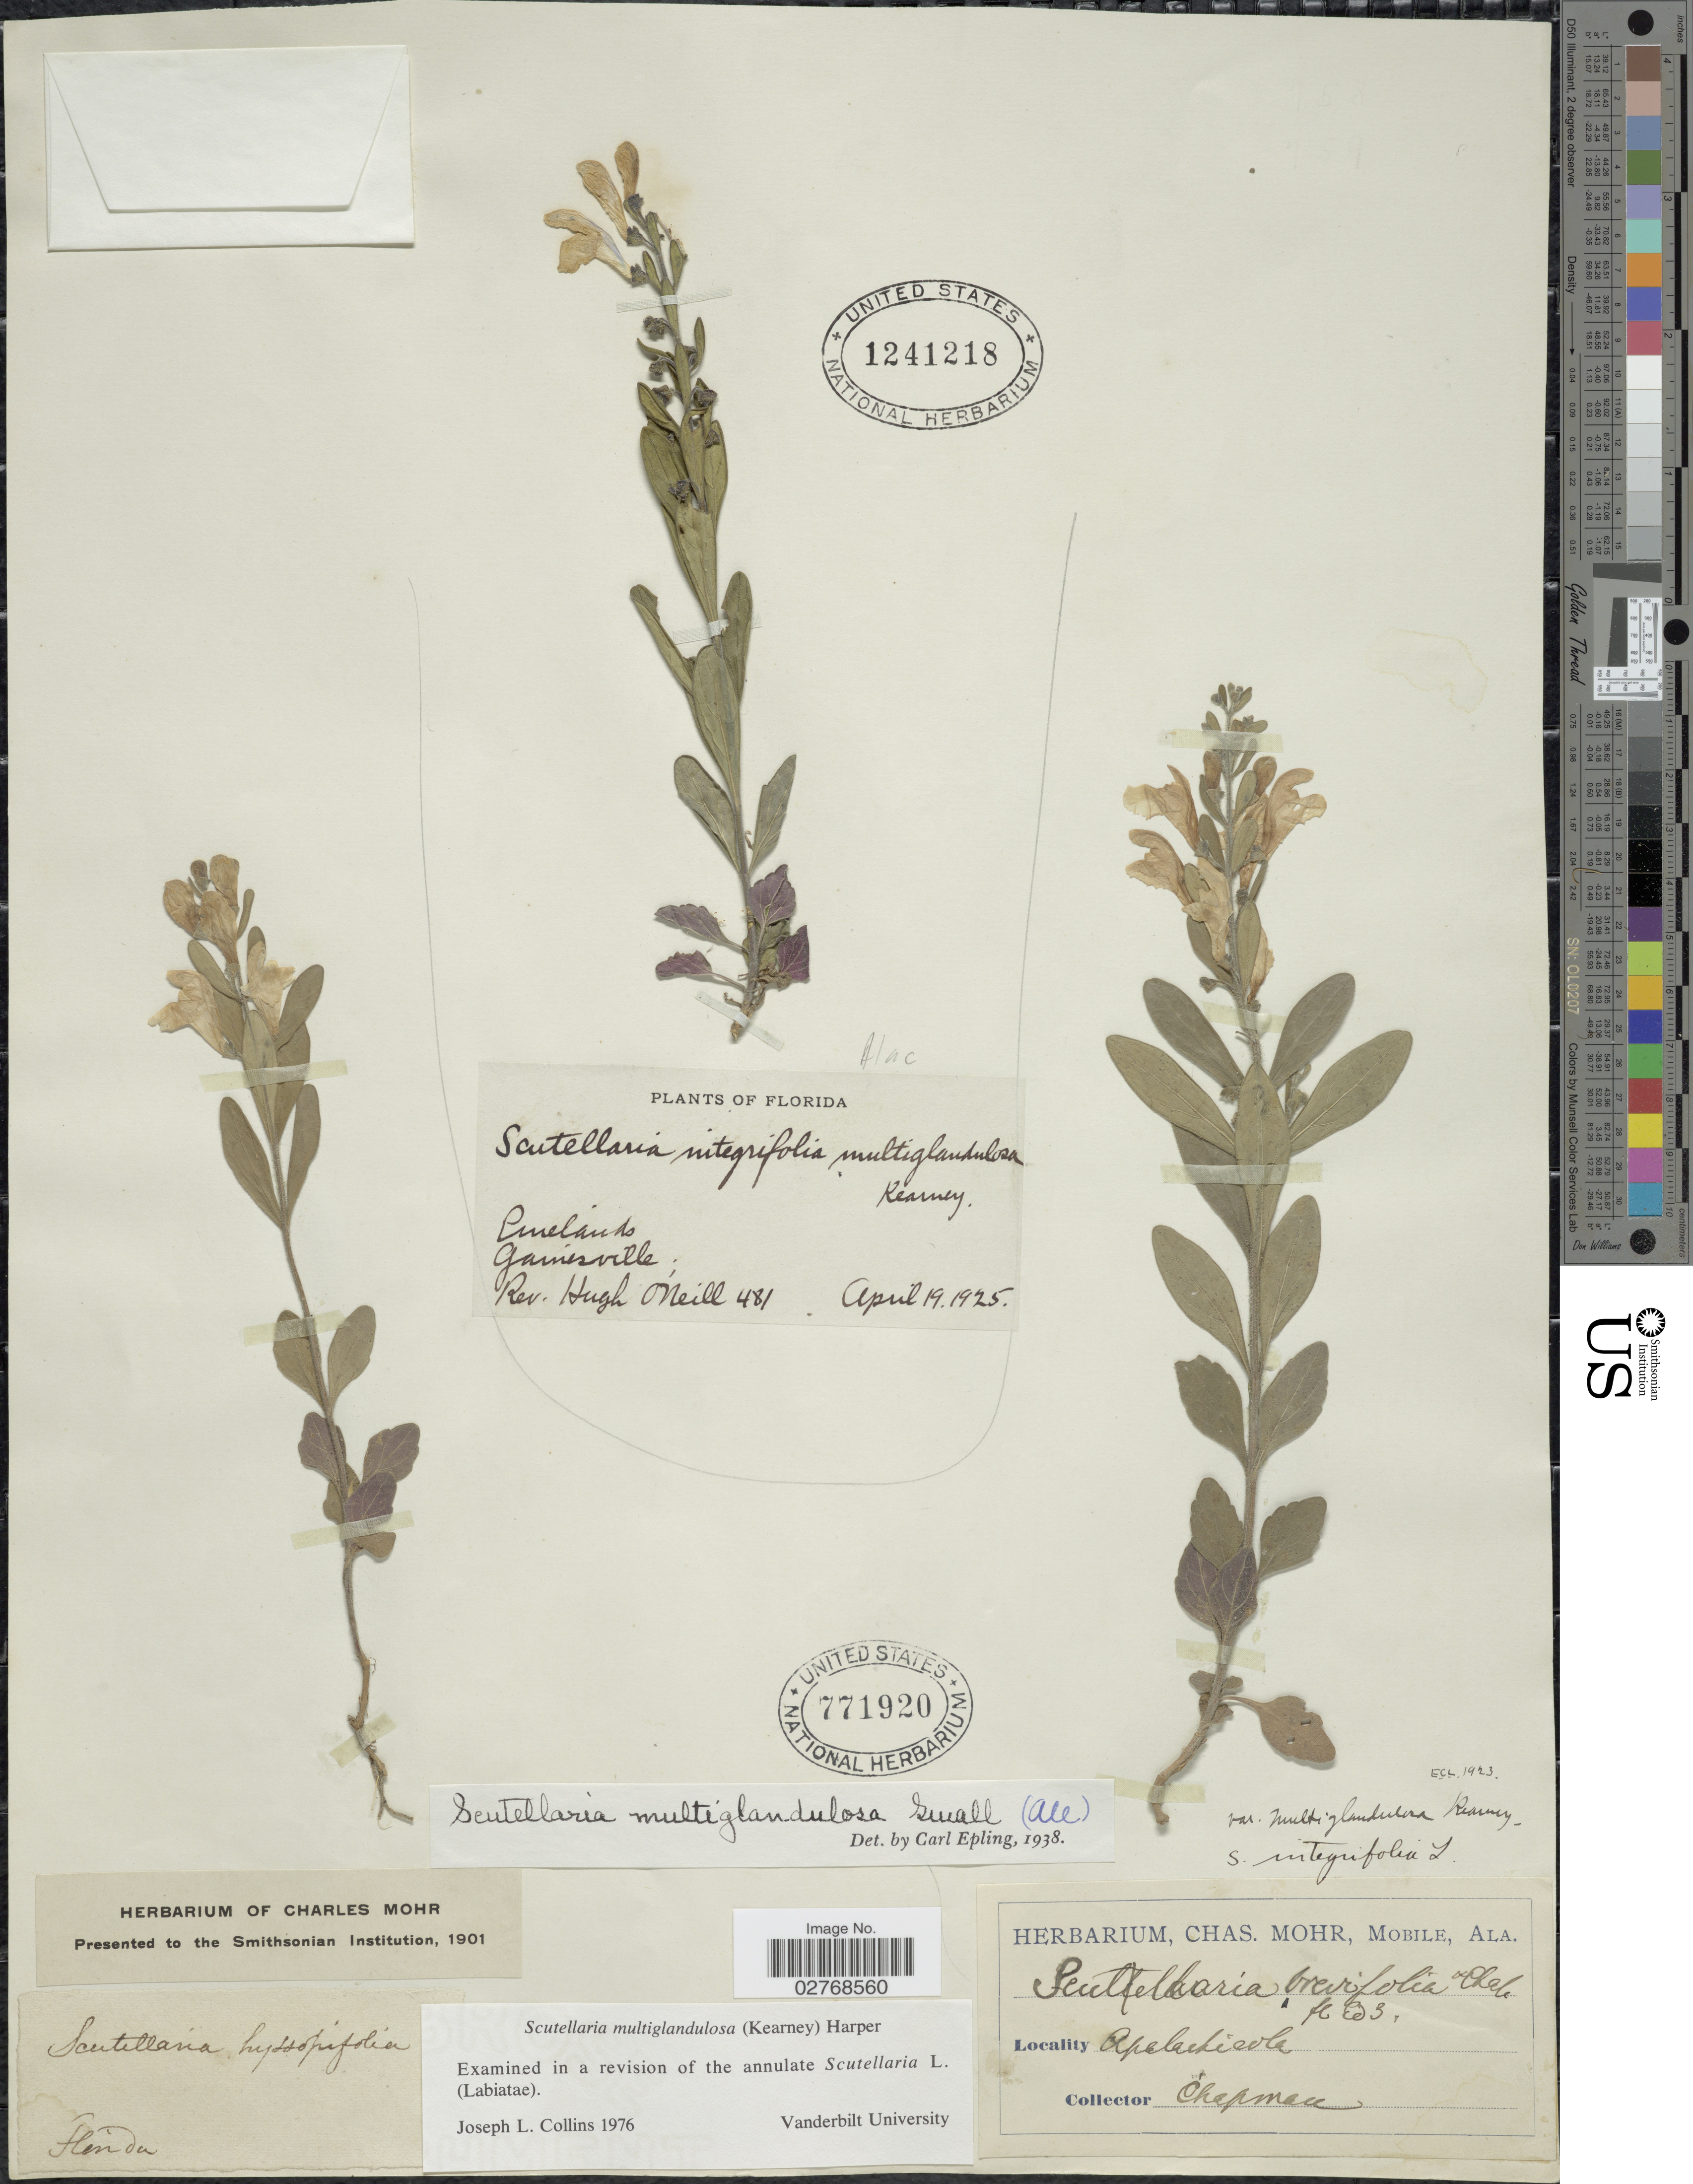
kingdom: Plantae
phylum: Tracheophyta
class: Magnoliopsida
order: Lamiales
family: Lamiaceae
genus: Scutellaria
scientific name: Scutellaria multiglandulosa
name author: (Kearney) Small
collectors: H. O'Neill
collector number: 481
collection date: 1925-04-19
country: United States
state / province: Florida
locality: Pinelands. Gainesville.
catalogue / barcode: US 1241218-2